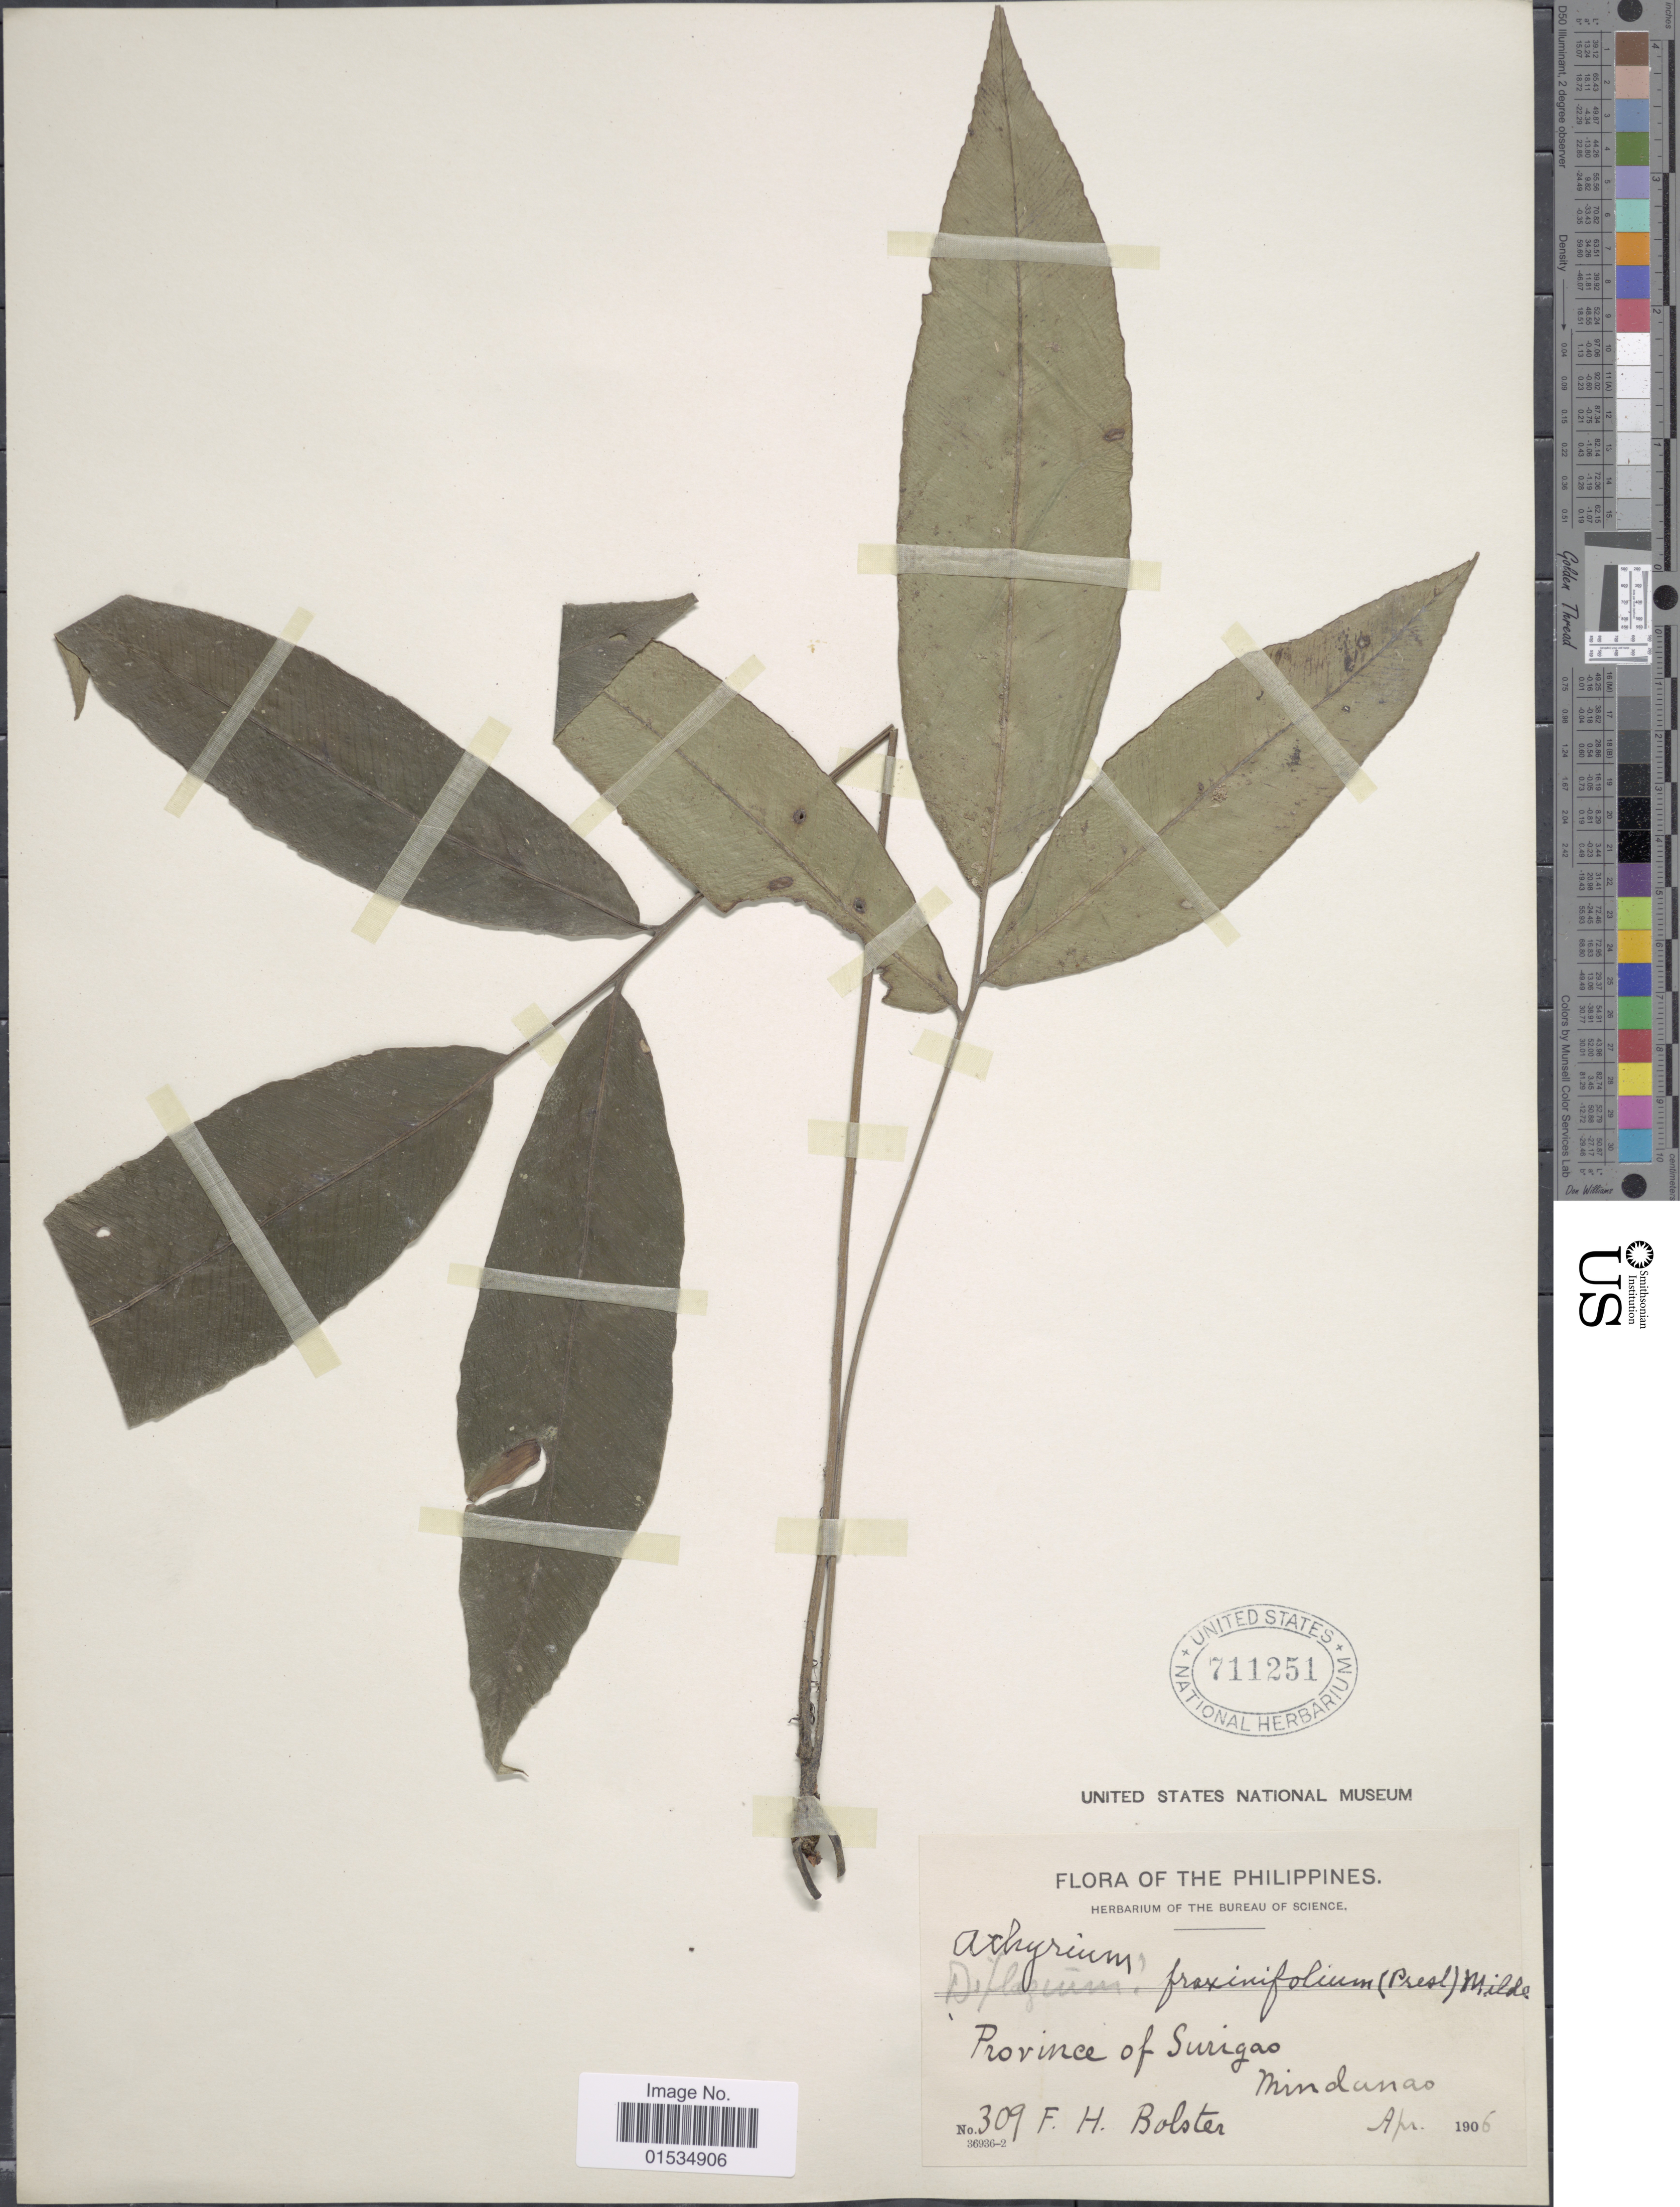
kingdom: Plantae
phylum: Tracheophyta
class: Polypodiopsida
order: Polypodiales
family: Athyriaceae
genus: Diplazium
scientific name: Diplazium fraxinifolium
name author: C. Presl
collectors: F. Bolster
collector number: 309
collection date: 1906-04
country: Philippines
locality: Province of Surigao, Mindanao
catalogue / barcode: US 711251